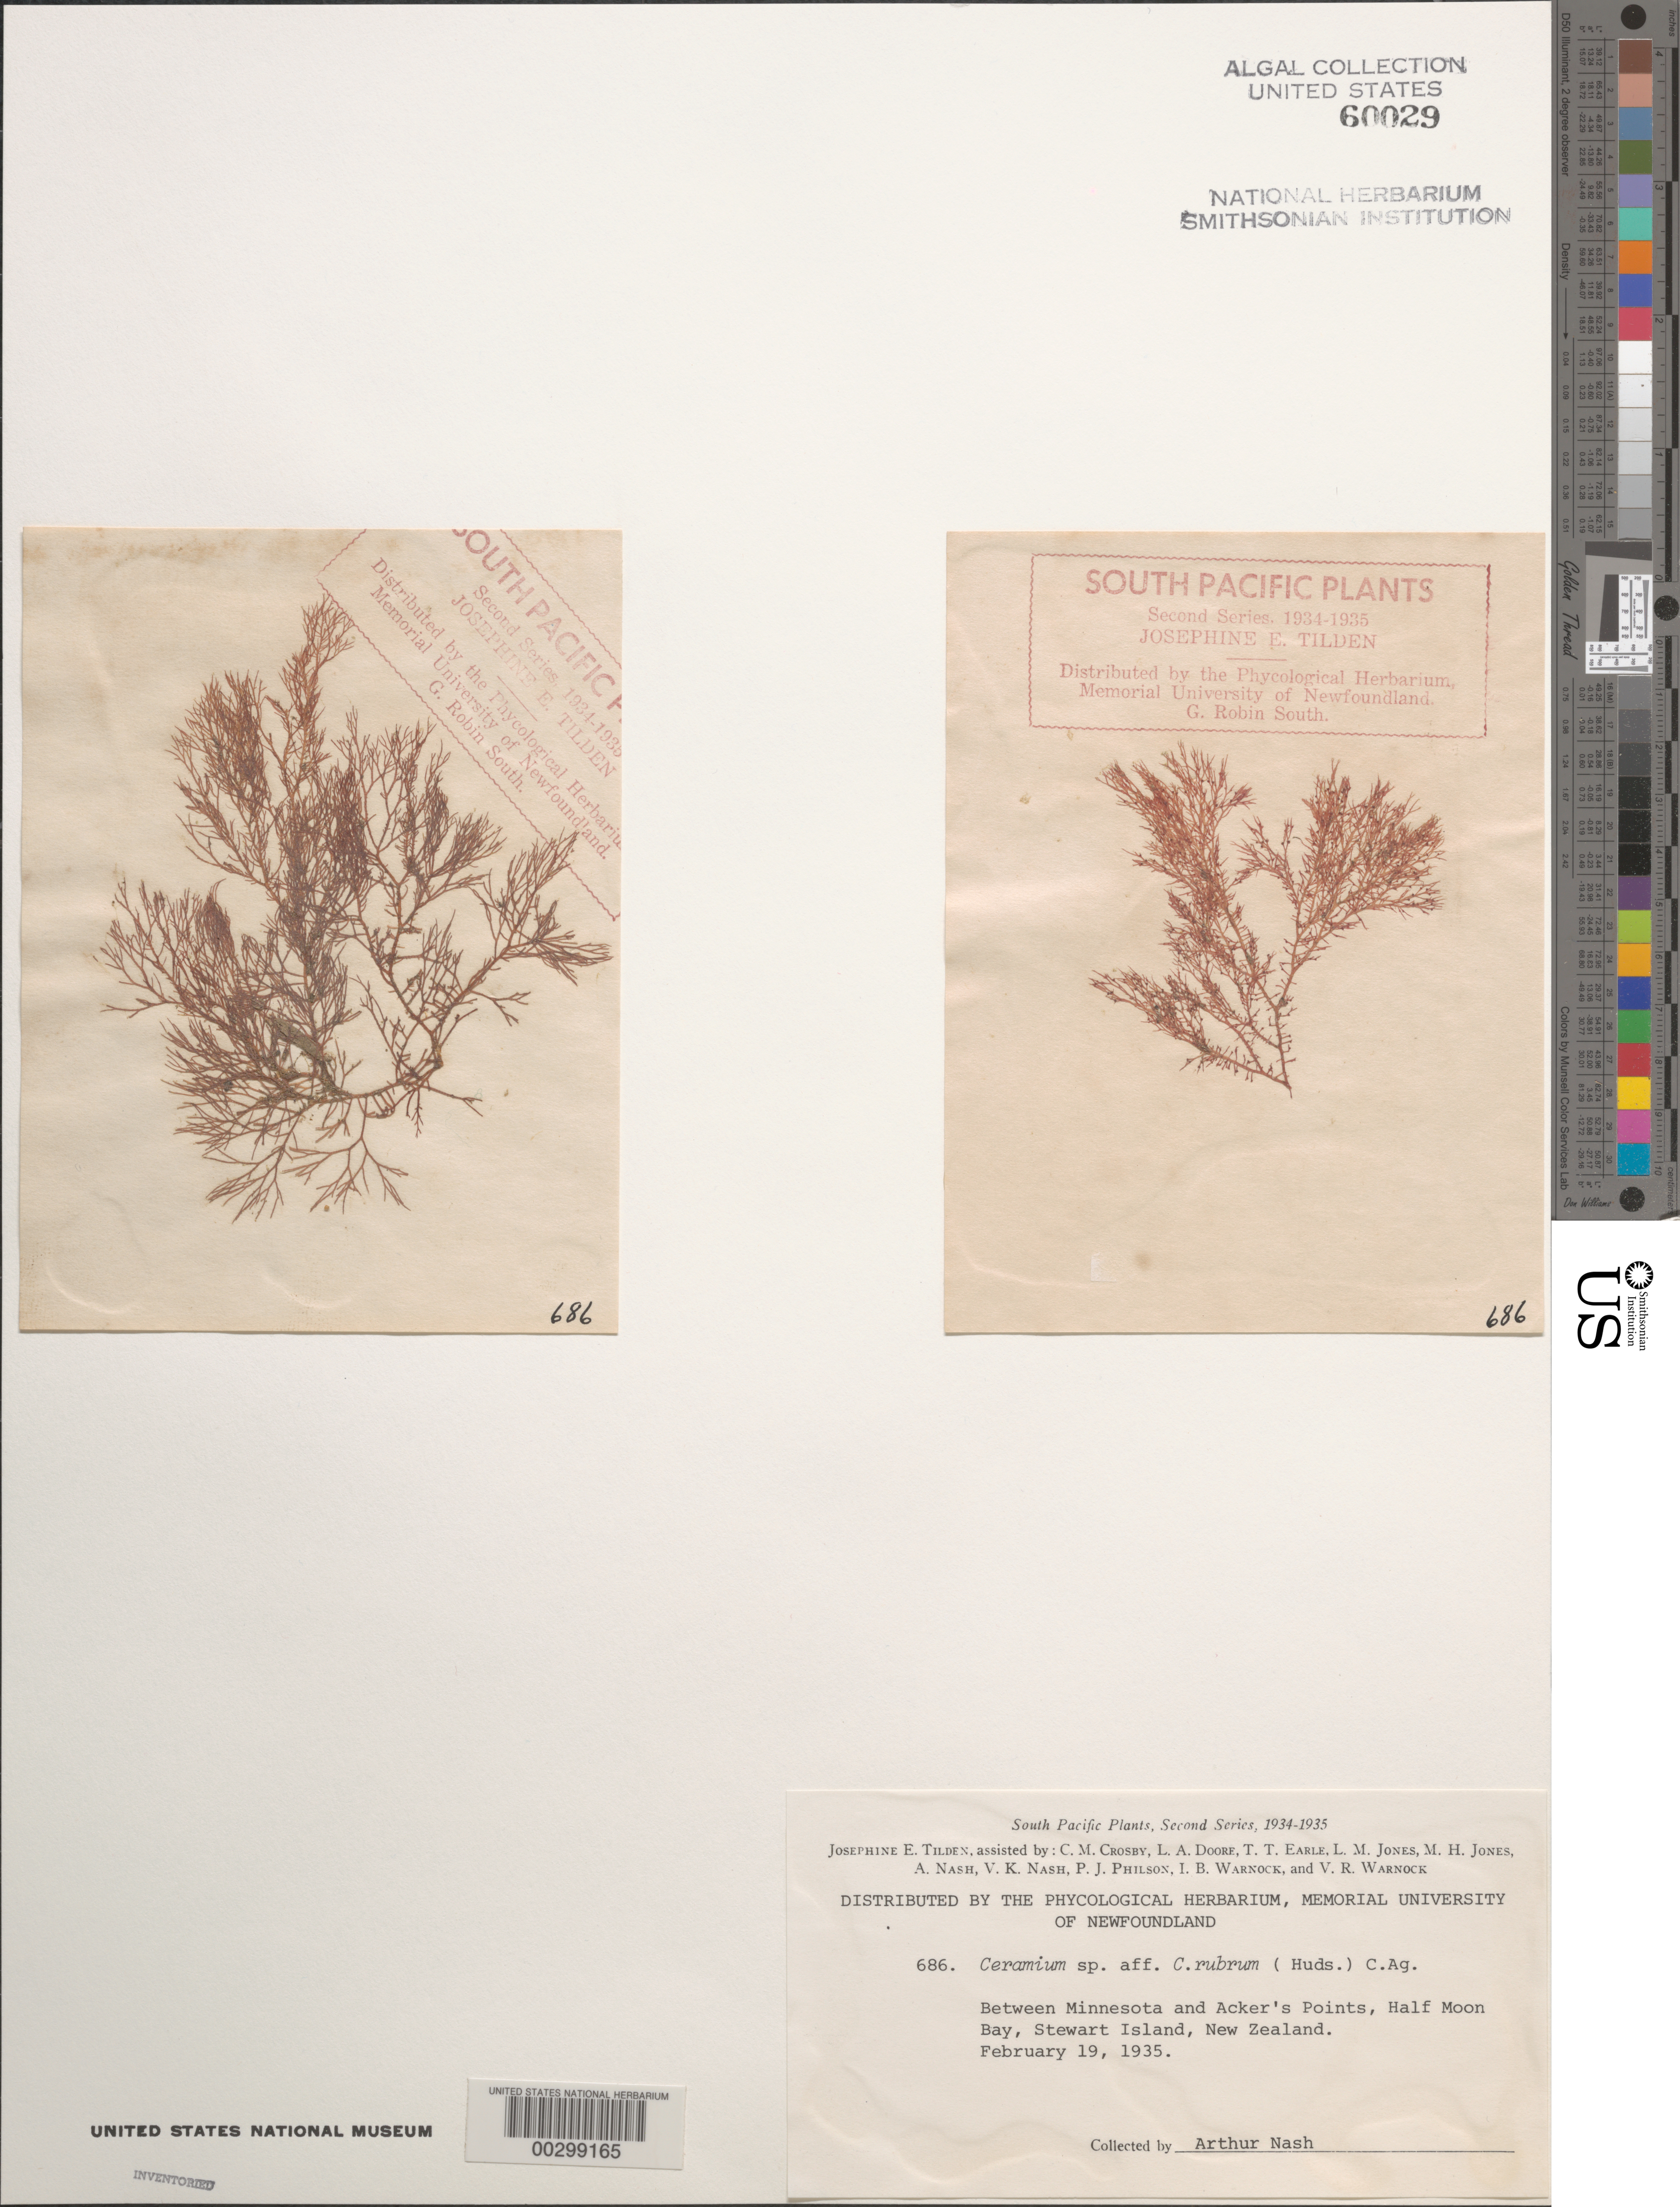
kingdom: Plantae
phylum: Rhodophyta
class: Florideophyceae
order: Ceramiales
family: Ceramiaceae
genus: Ceramium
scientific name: Ceramium sp.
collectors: A. Nash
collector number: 686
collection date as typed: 19 Feb 1935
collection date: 1935-02-19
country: New Zealand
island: Stewart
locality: Half moon bay, between minnesota and akers (acker's) points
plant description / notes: Tilden, South Pacific Plants, Second Series, 1934-1935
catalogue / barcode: US 60029